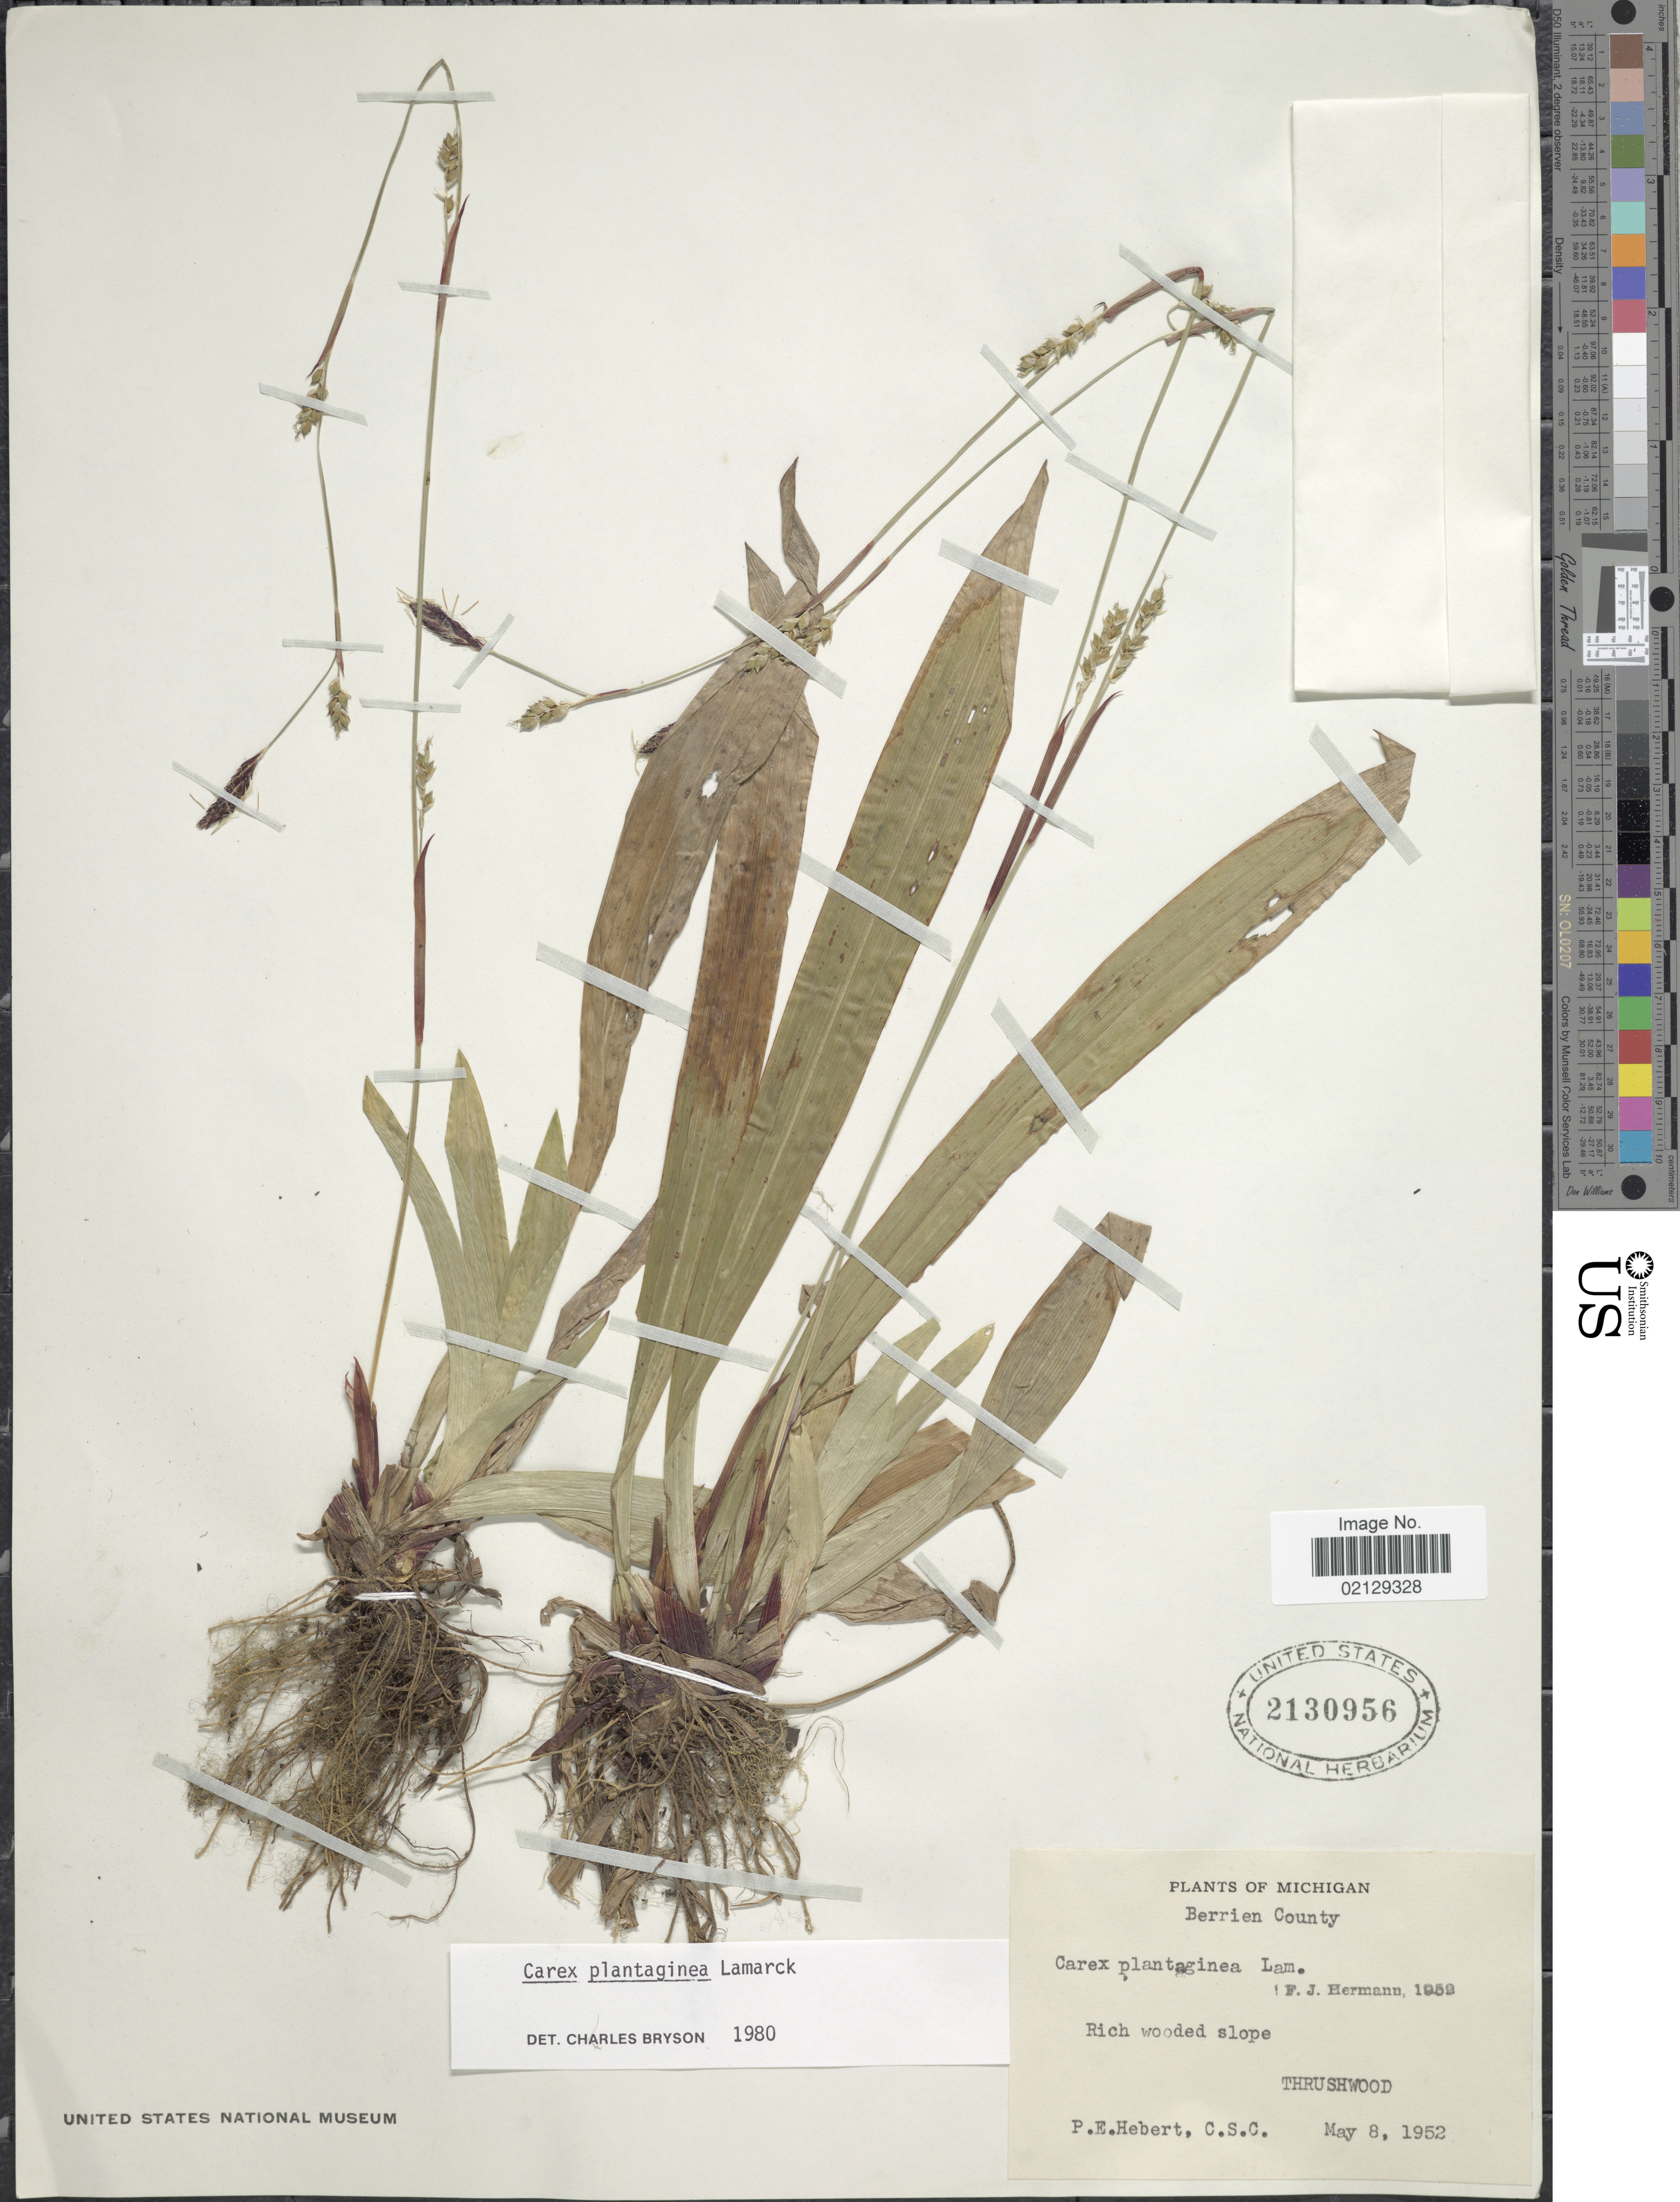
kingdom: Plantae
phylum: Tracheophyta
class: Liliopsida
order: Poales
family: Cyperaceae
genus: Carex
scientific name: Carex plantaginea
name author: Lam.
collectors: P. Hebert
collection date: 1952-05-08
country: United States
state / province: Michigan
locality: Berrien County, Rich wooded slope, Thrushwood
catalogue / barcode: US 2130956